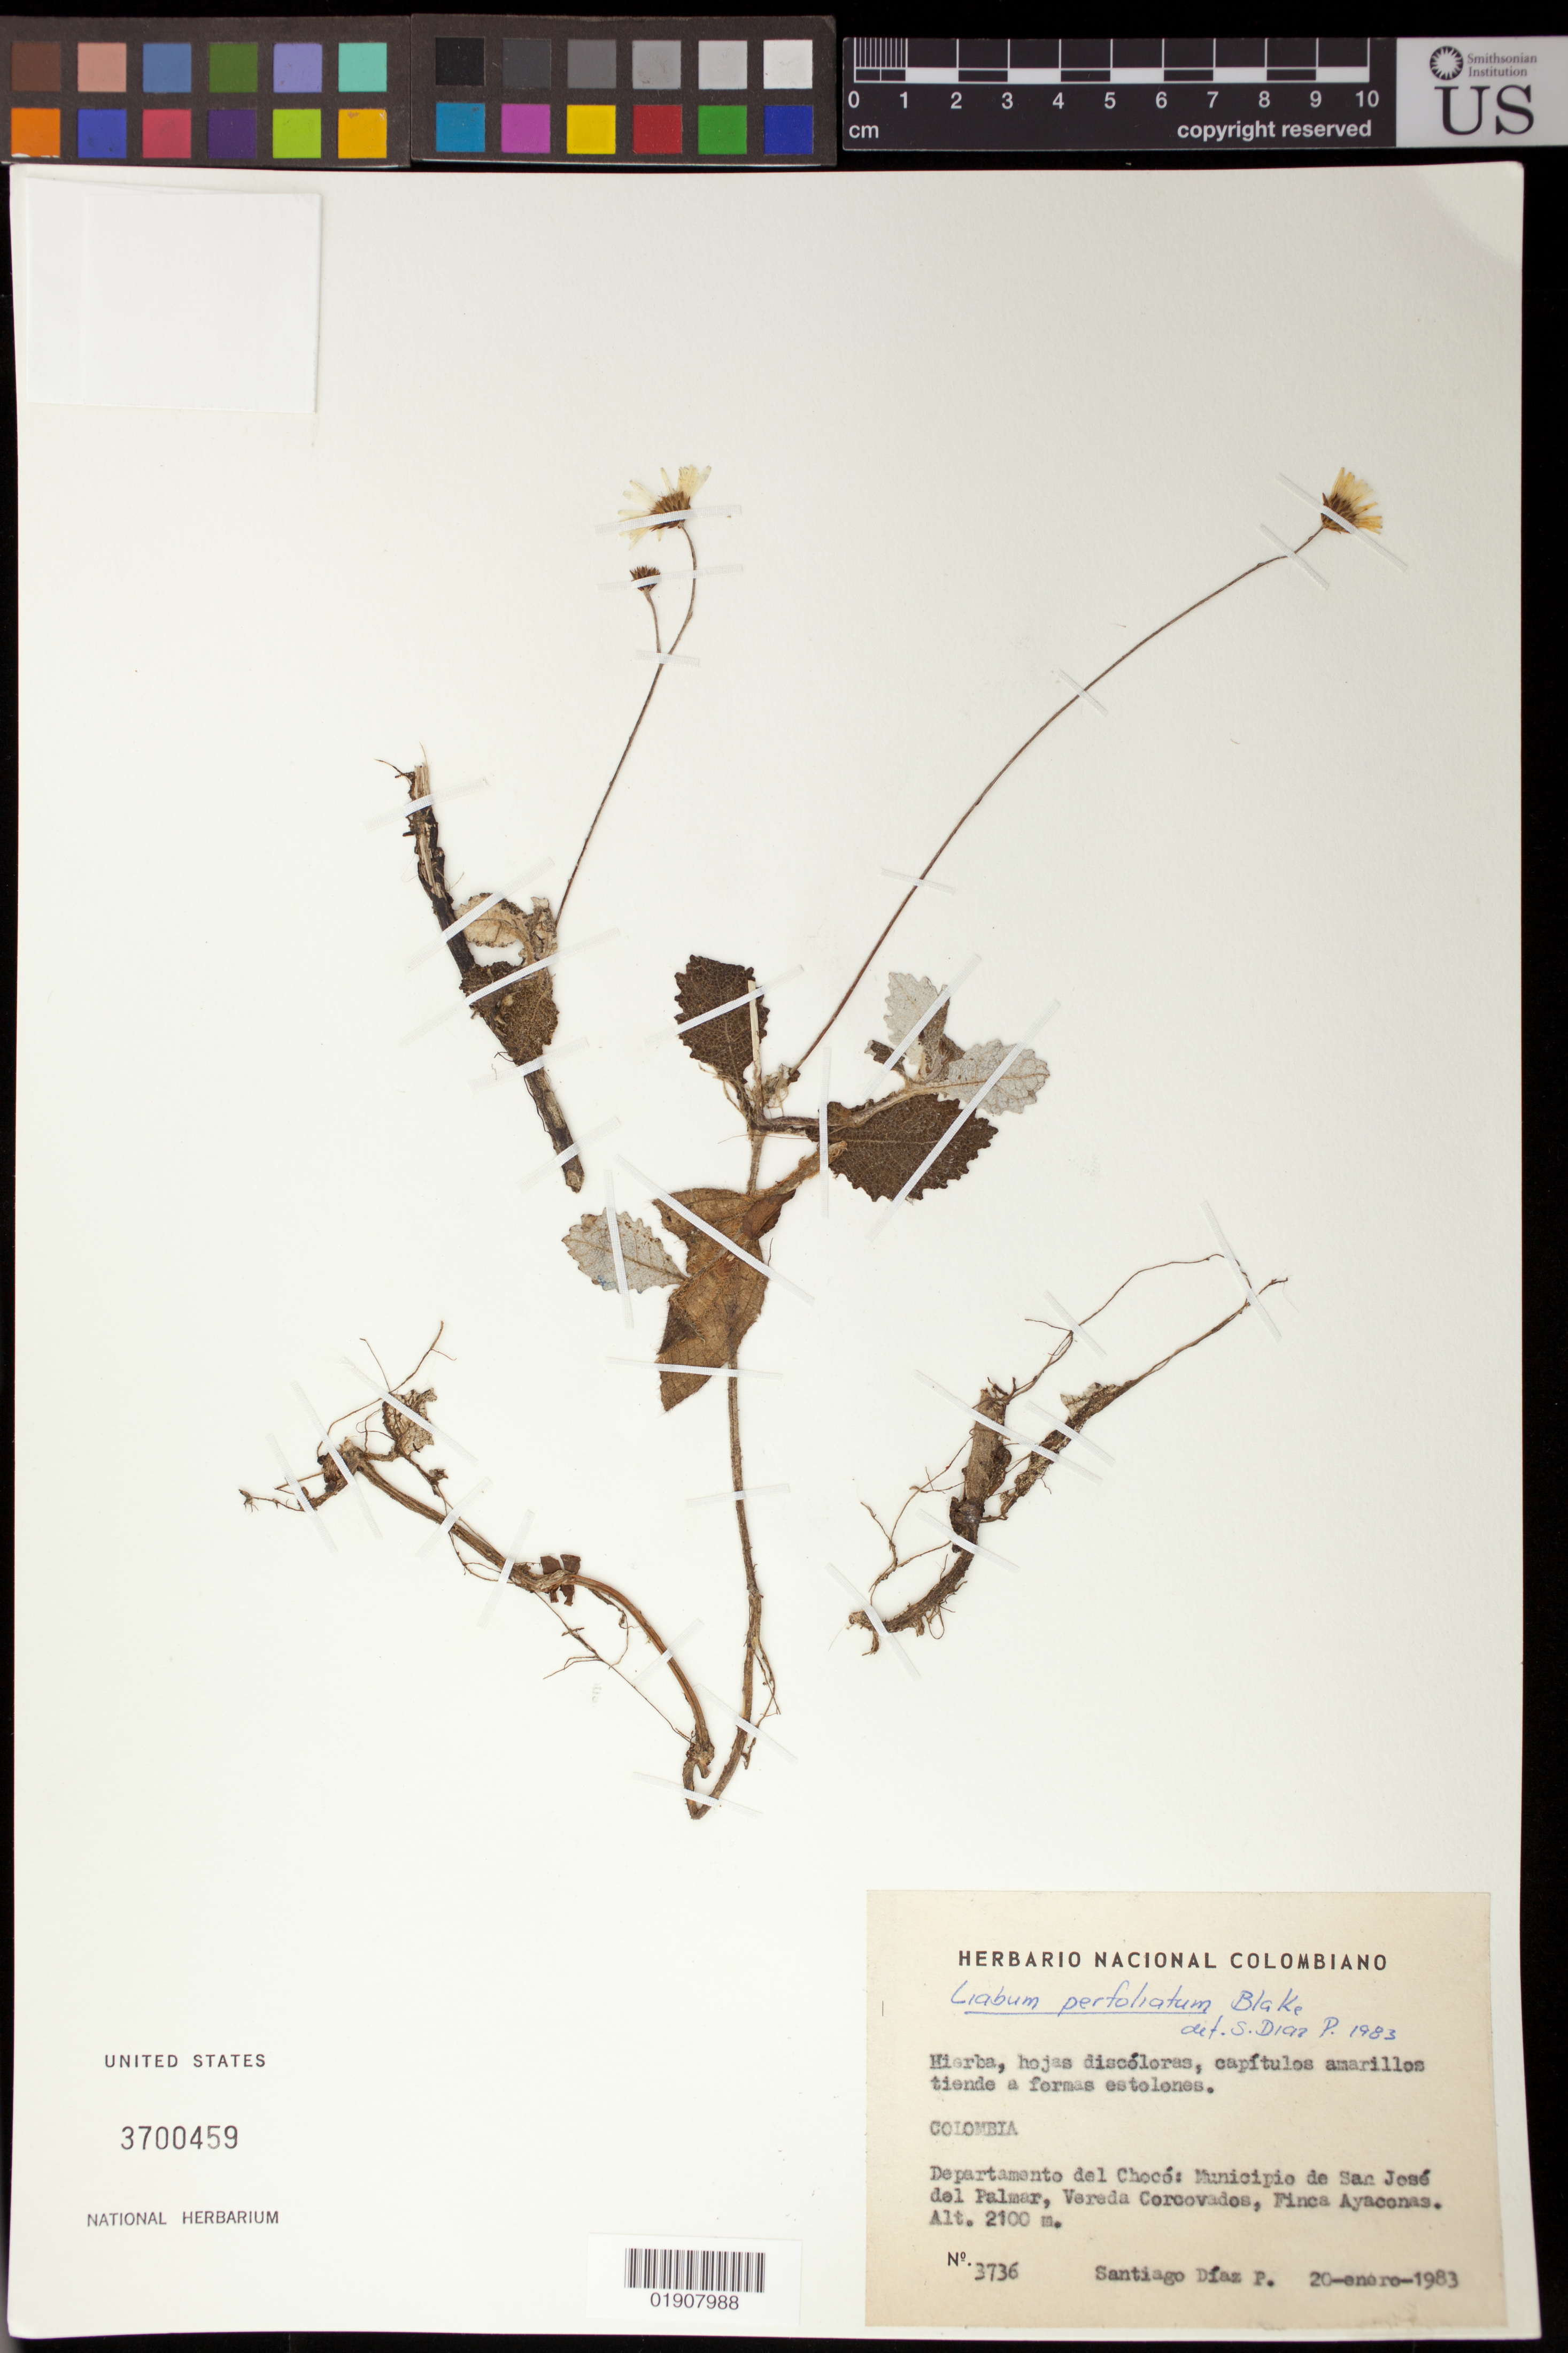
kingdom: Plantae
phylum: Tracheophyta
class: Magnoliopsida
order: Asterales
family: Asteraceae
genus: Munnozia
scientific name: Munnozia perfoliata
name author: (S.F. Blake) H. Rob. & Brettell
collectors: S. Díaz Píedrahíta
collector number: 3736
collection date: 1983-01-20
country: Colombia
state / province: Choco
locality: Municipio de San José del Palmar, Vereda Corcovados, Finca Ayaconas.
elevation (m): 2100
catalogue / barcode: US 3700459